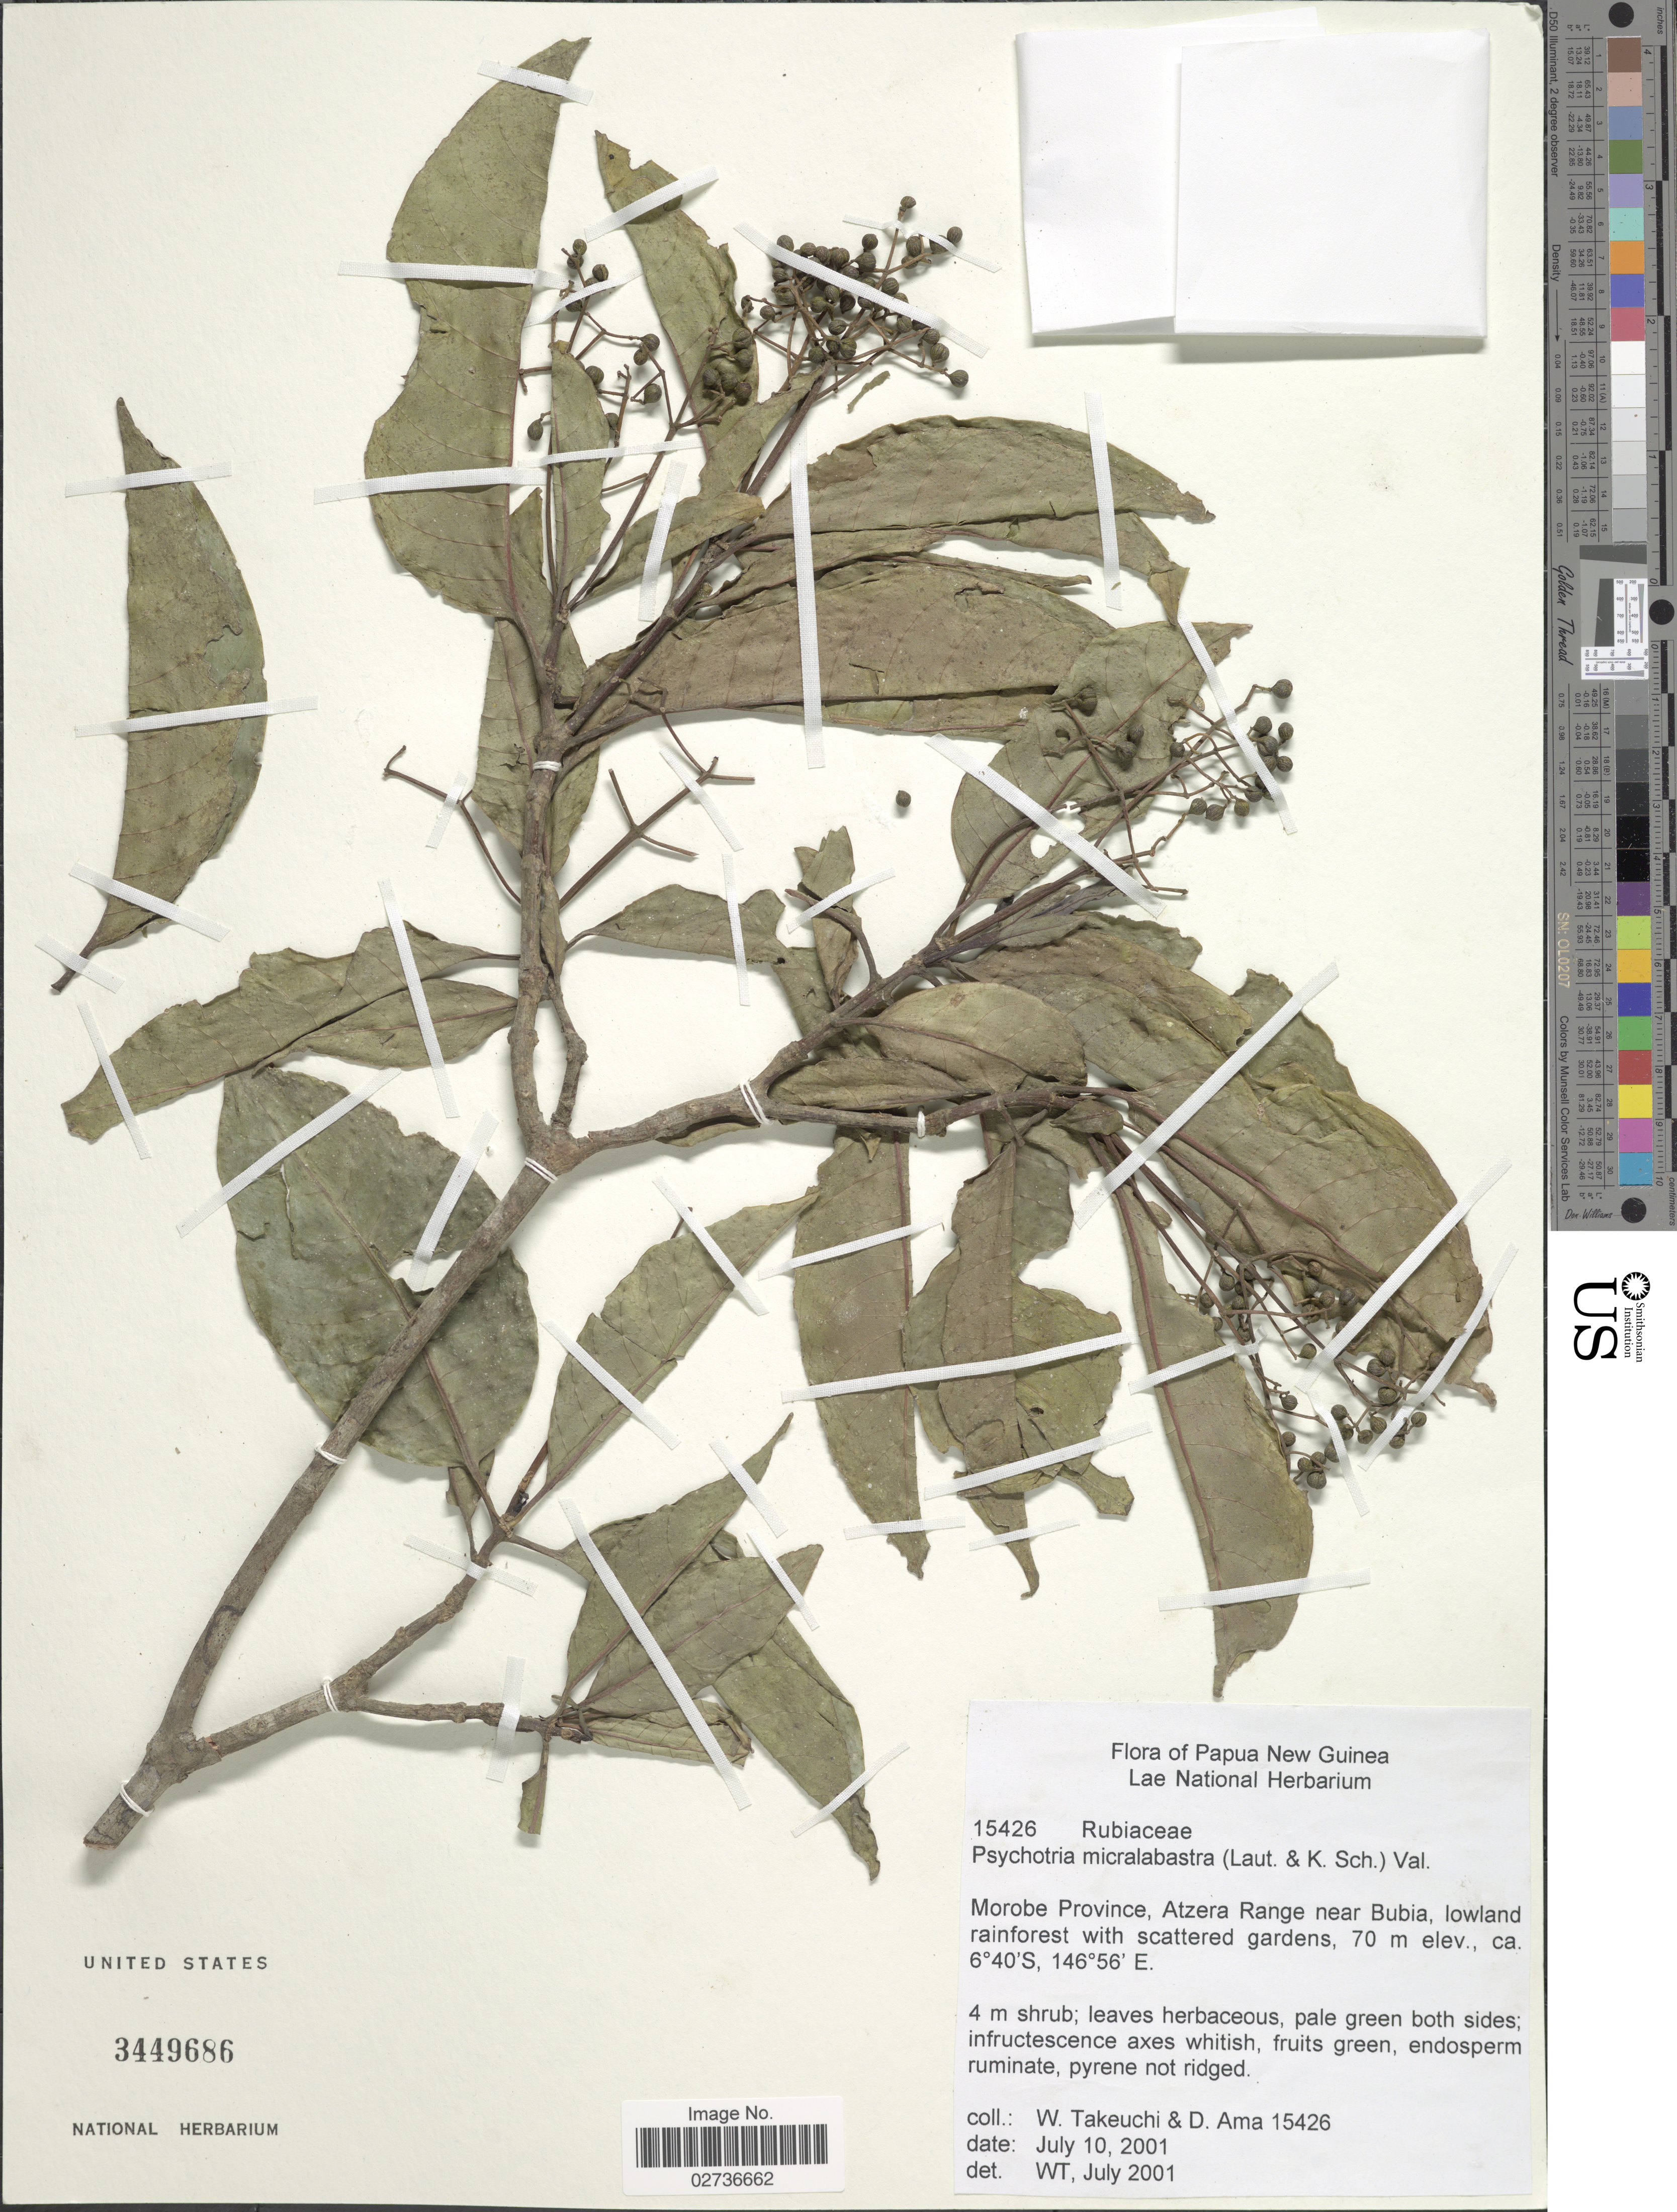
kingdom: Plantae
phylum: Tracheophyta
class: Magnoliopsida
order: Gentianales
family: Rubiaceae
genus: Psychotria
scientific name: Psychotria micralabastra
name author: (Lauterb. & K. Schum.) Valeton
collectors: W. Takeuchi & D. Ama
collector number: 15426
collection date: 2001-07-10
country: Papua New Guinea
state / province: Morobe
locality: Morobe Province, Atzera Range near Bubia, lowland rainforest with scattered gardens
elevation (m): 70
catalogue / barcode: US 3449686